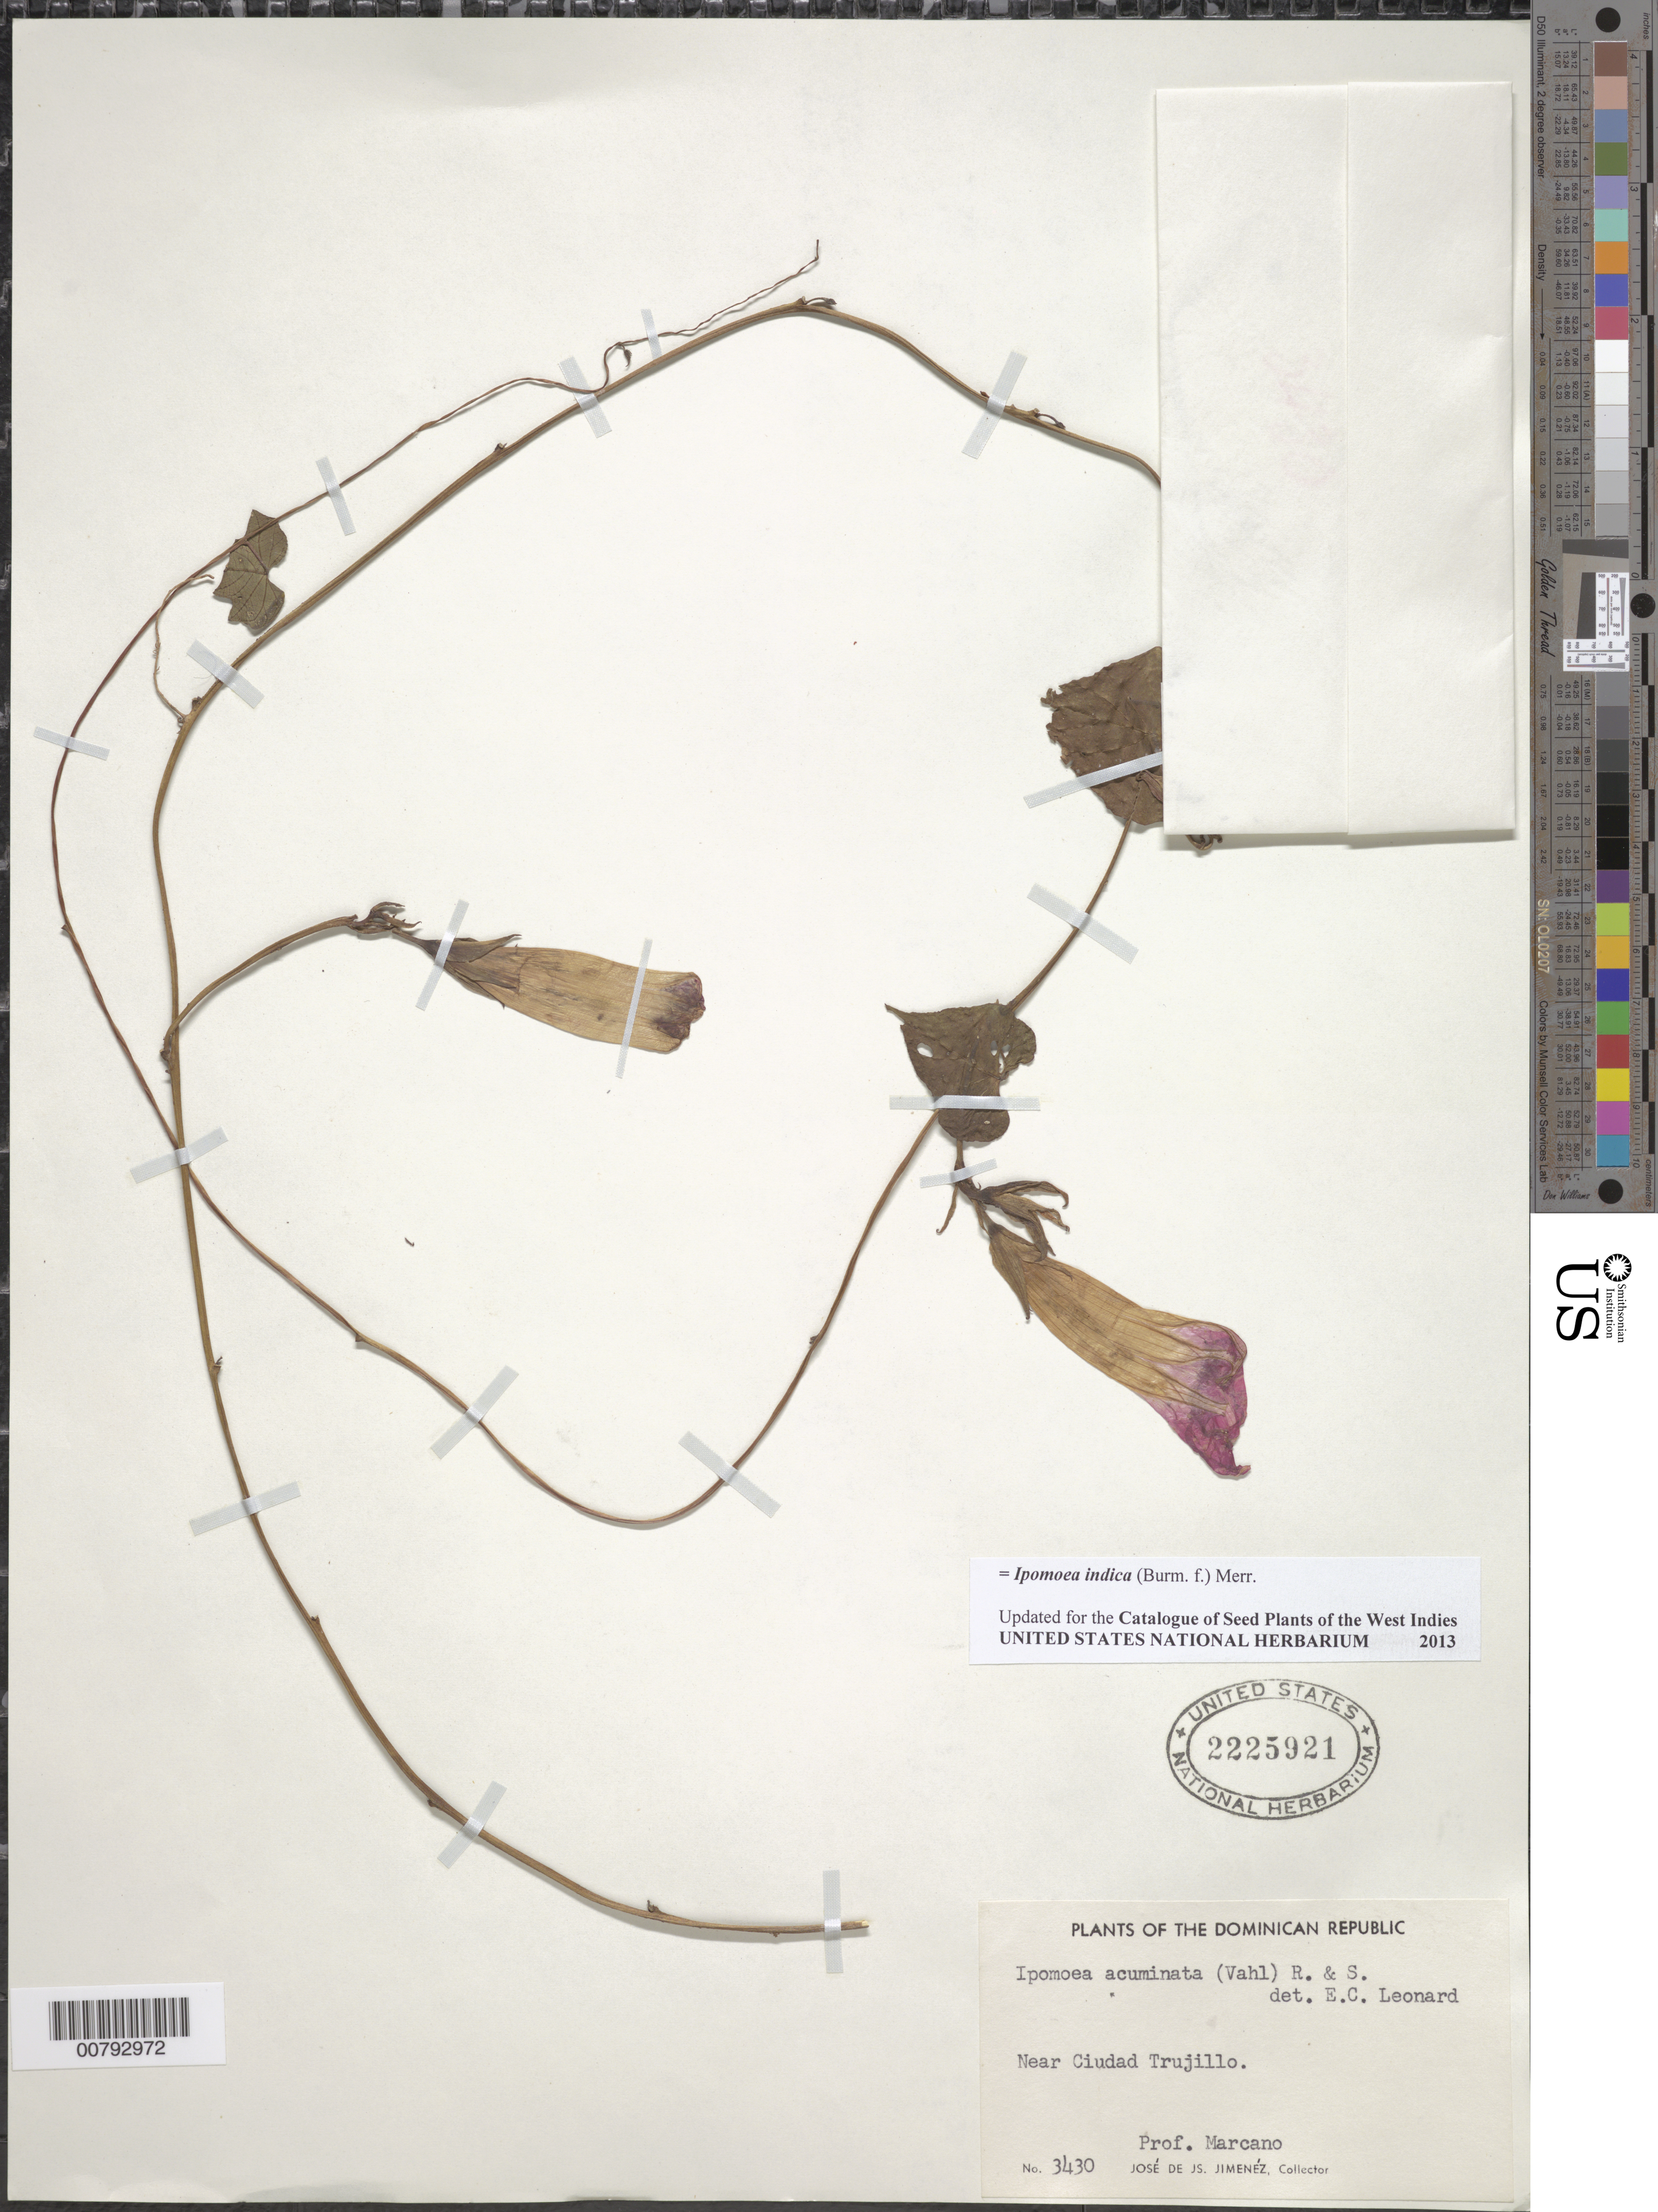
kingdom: Plantae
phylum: Tracheophyta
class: Magnoliopsida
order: Solanales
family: Convolvulaceae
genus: Ipomoea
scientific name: Ipomoea indica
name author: (Burm.) Merr.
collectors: E. J. Marcano F. & J. J. Jiménez Almonte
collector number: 3430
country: Dominican Republic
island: Hispaniola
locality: Near Ciudad Trujillo.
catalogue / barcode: US 2225921